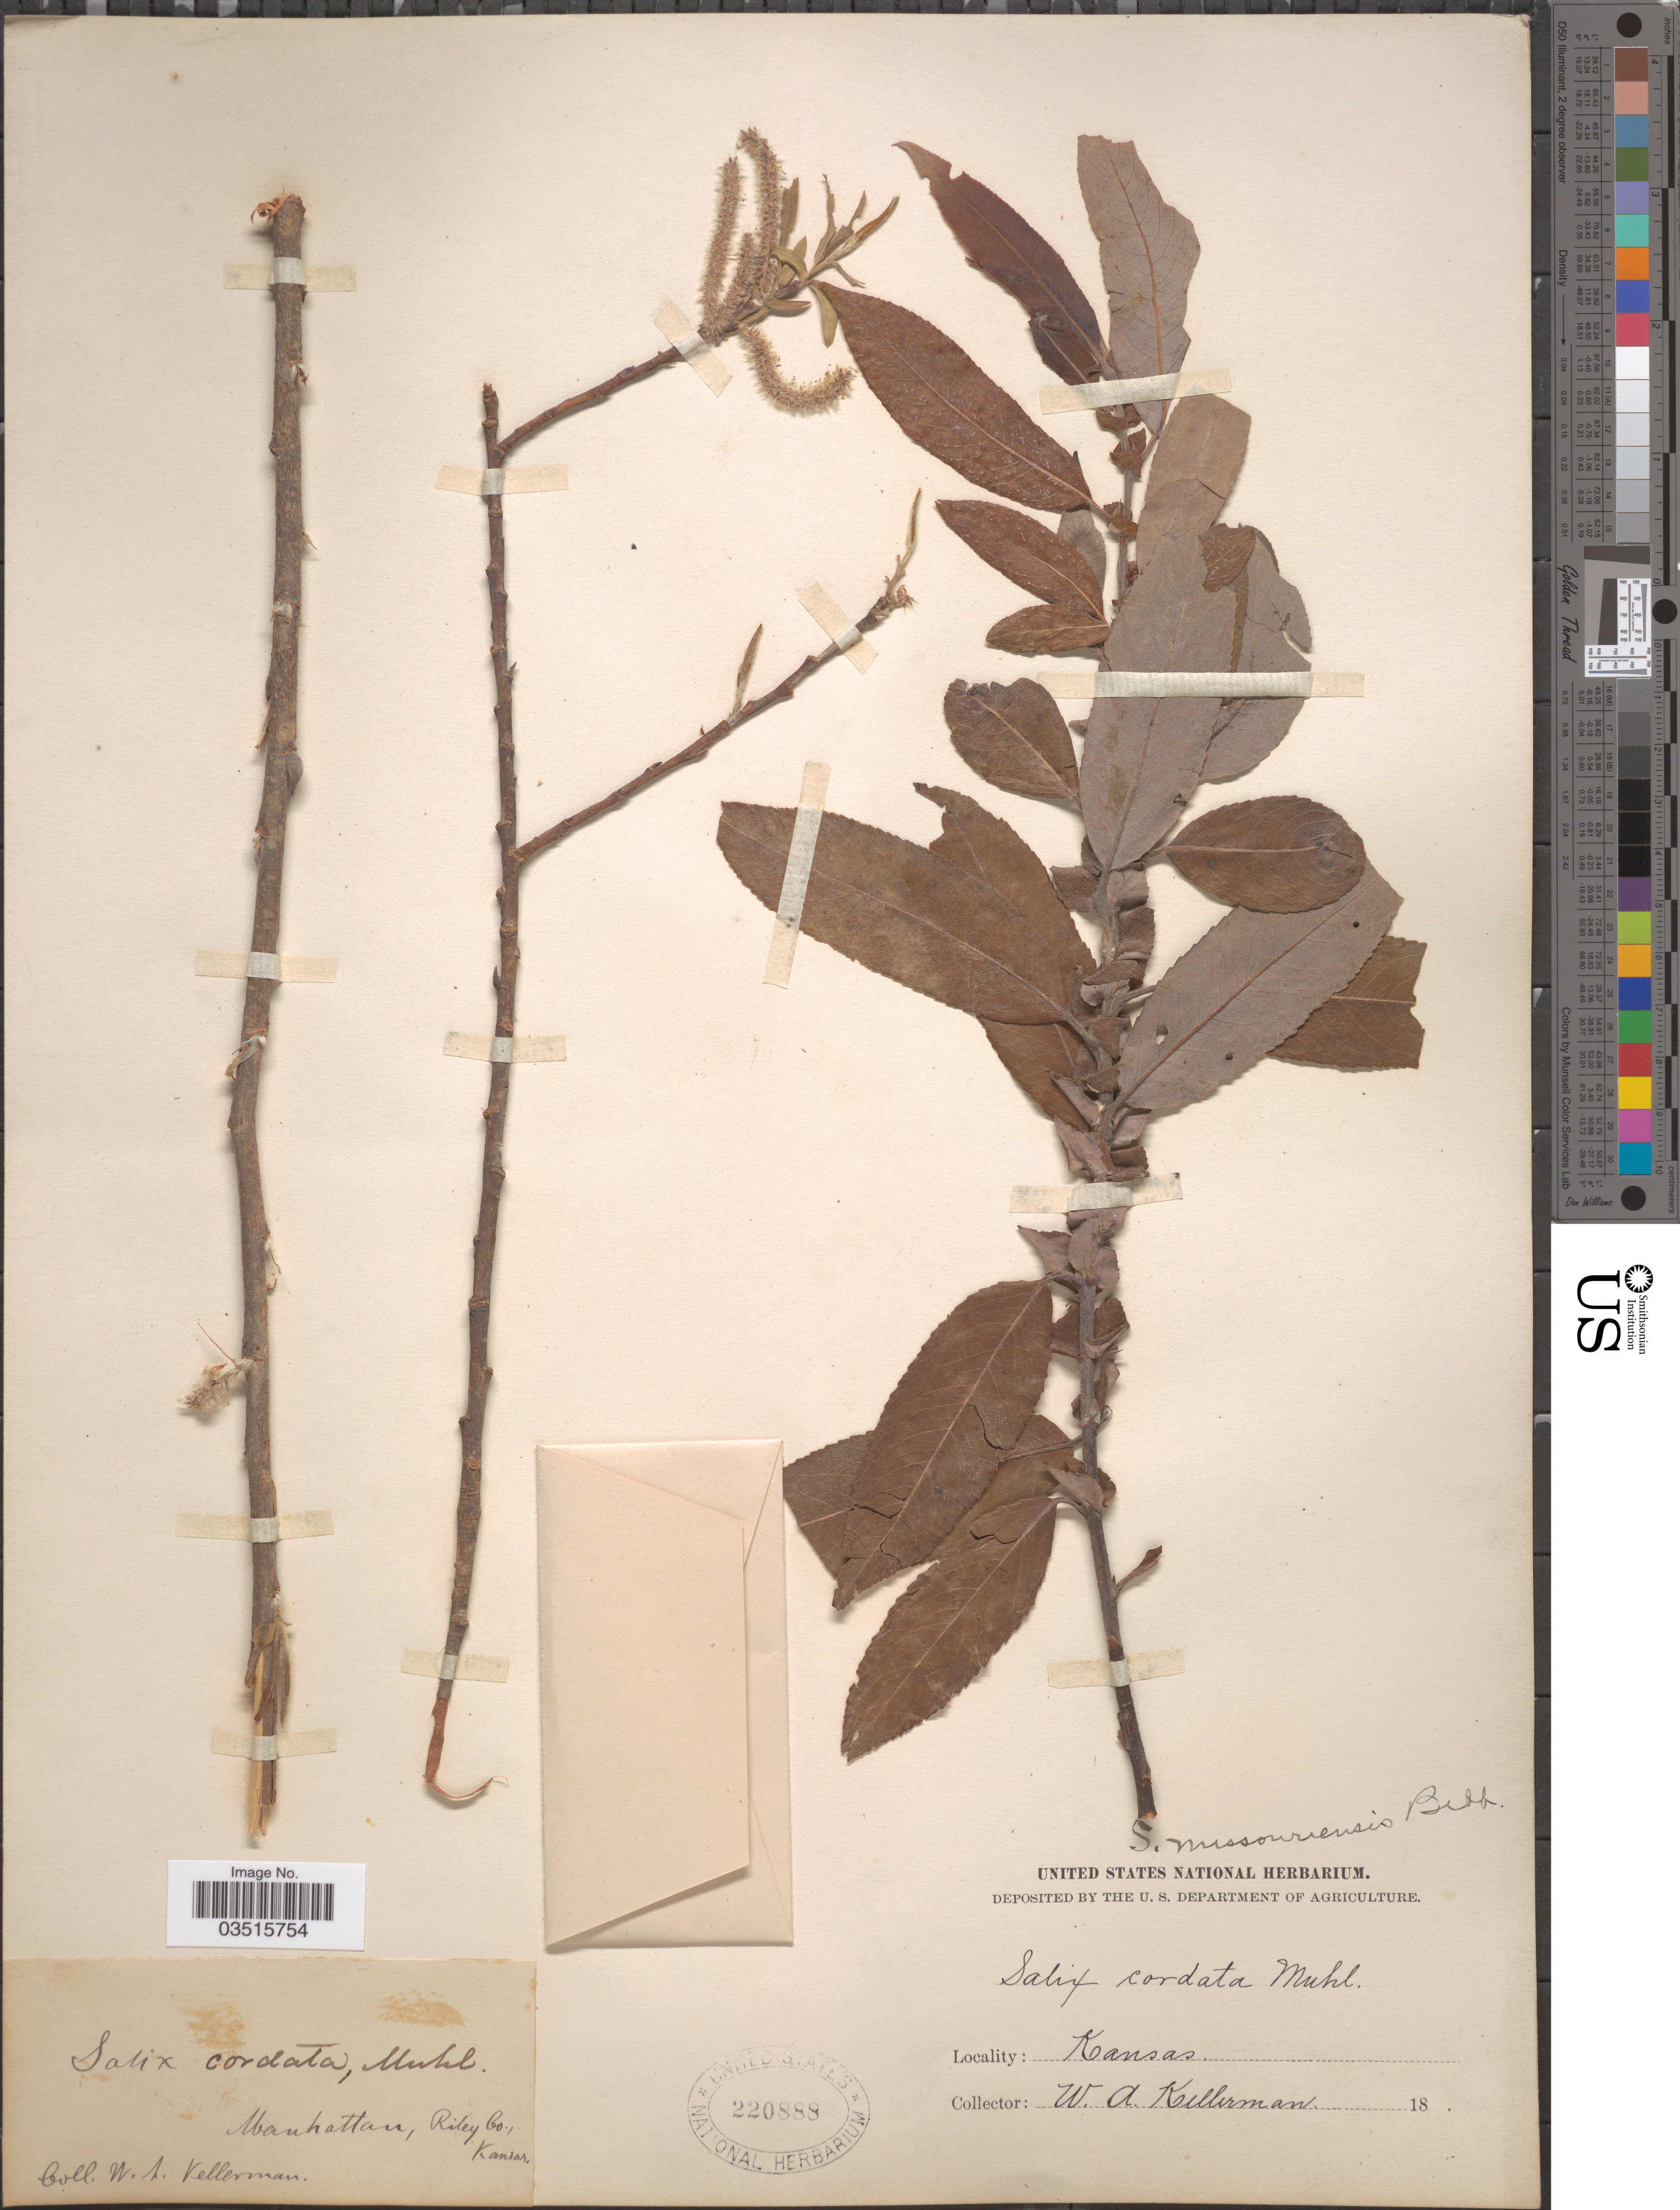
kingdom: Plantae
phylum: Tracheophyta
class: Magnoliopsida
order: Malpighiales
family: Salicaceae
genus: Salix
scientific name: Salix missouriensis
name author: Bebb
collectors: W. Kellerman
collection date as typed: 18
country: United States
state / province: Kansas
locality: Manhattan, Riley Co.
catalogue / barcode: US 220888